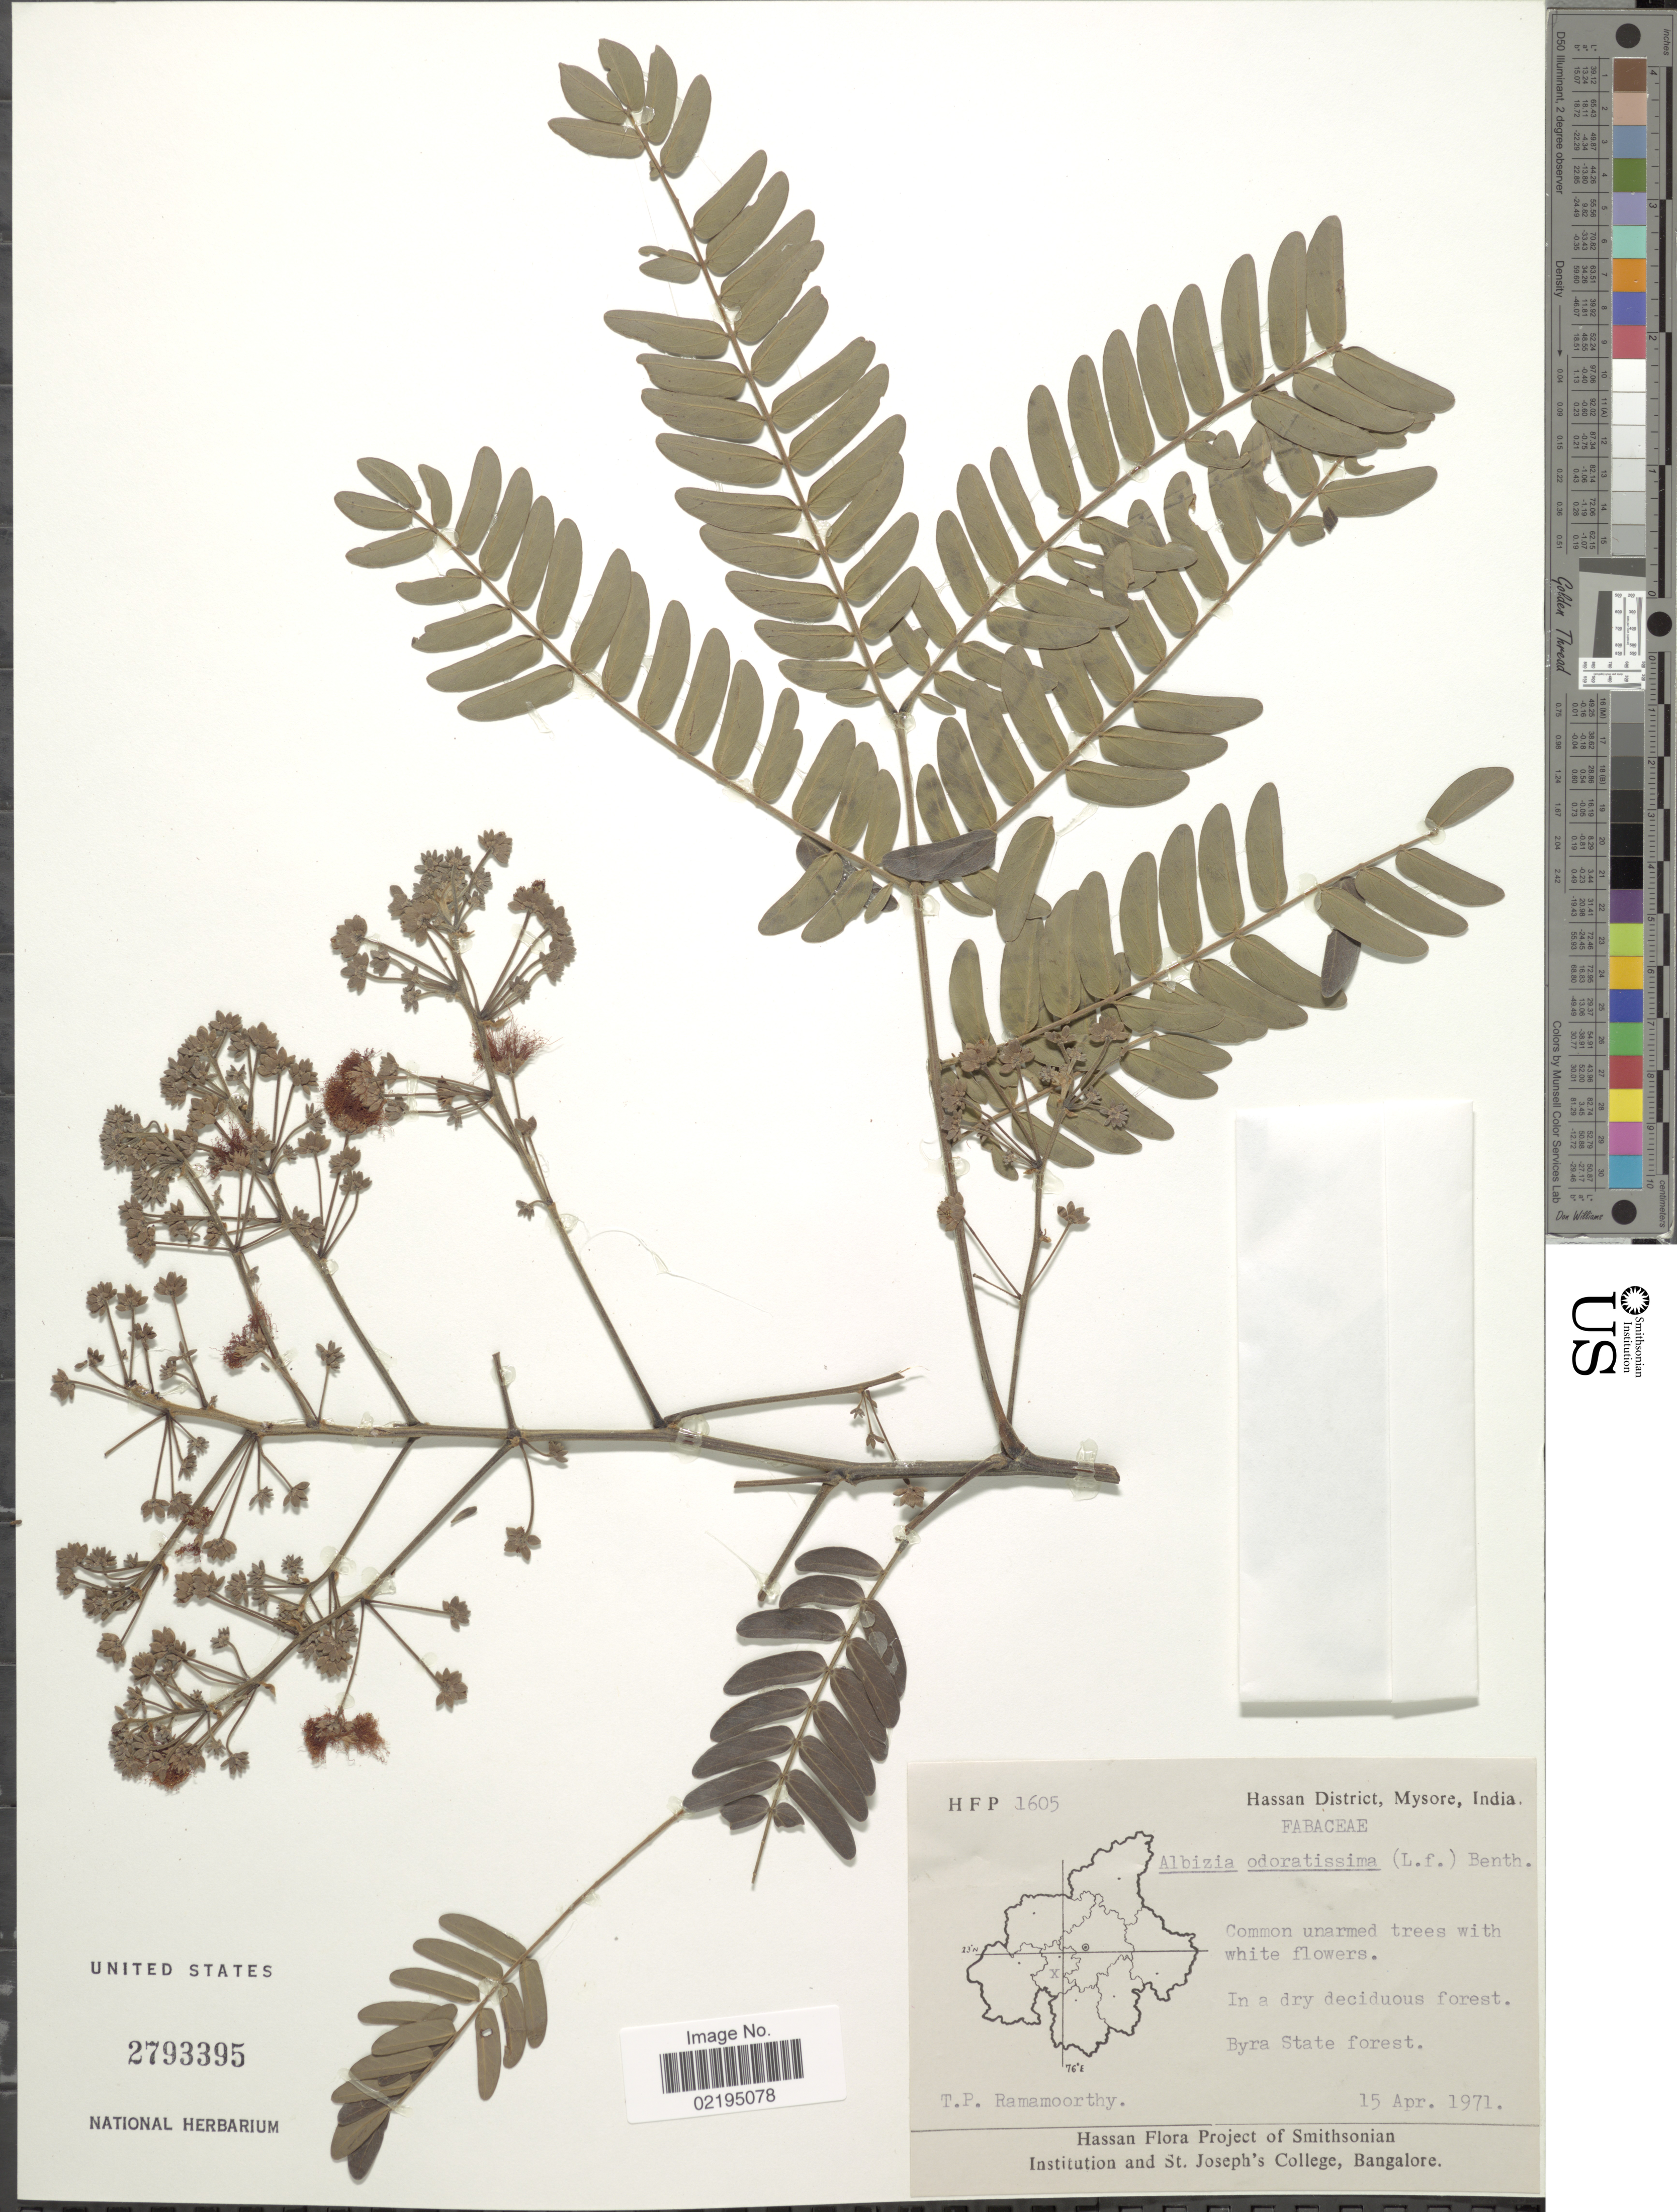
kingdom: Plantae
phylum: Tracheophyta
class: Magnoliopsida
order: Fabales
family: Fabaceae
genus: Albizia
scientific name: Albizia odoratissima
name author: (L. f.) Benth.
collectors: T. P. Ramamoorthy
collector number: HFP 1605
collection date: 1971-04-15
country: India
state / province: Karnataka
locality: Hassan District, Mysore, Byra State forest.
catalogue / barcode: US 2793395